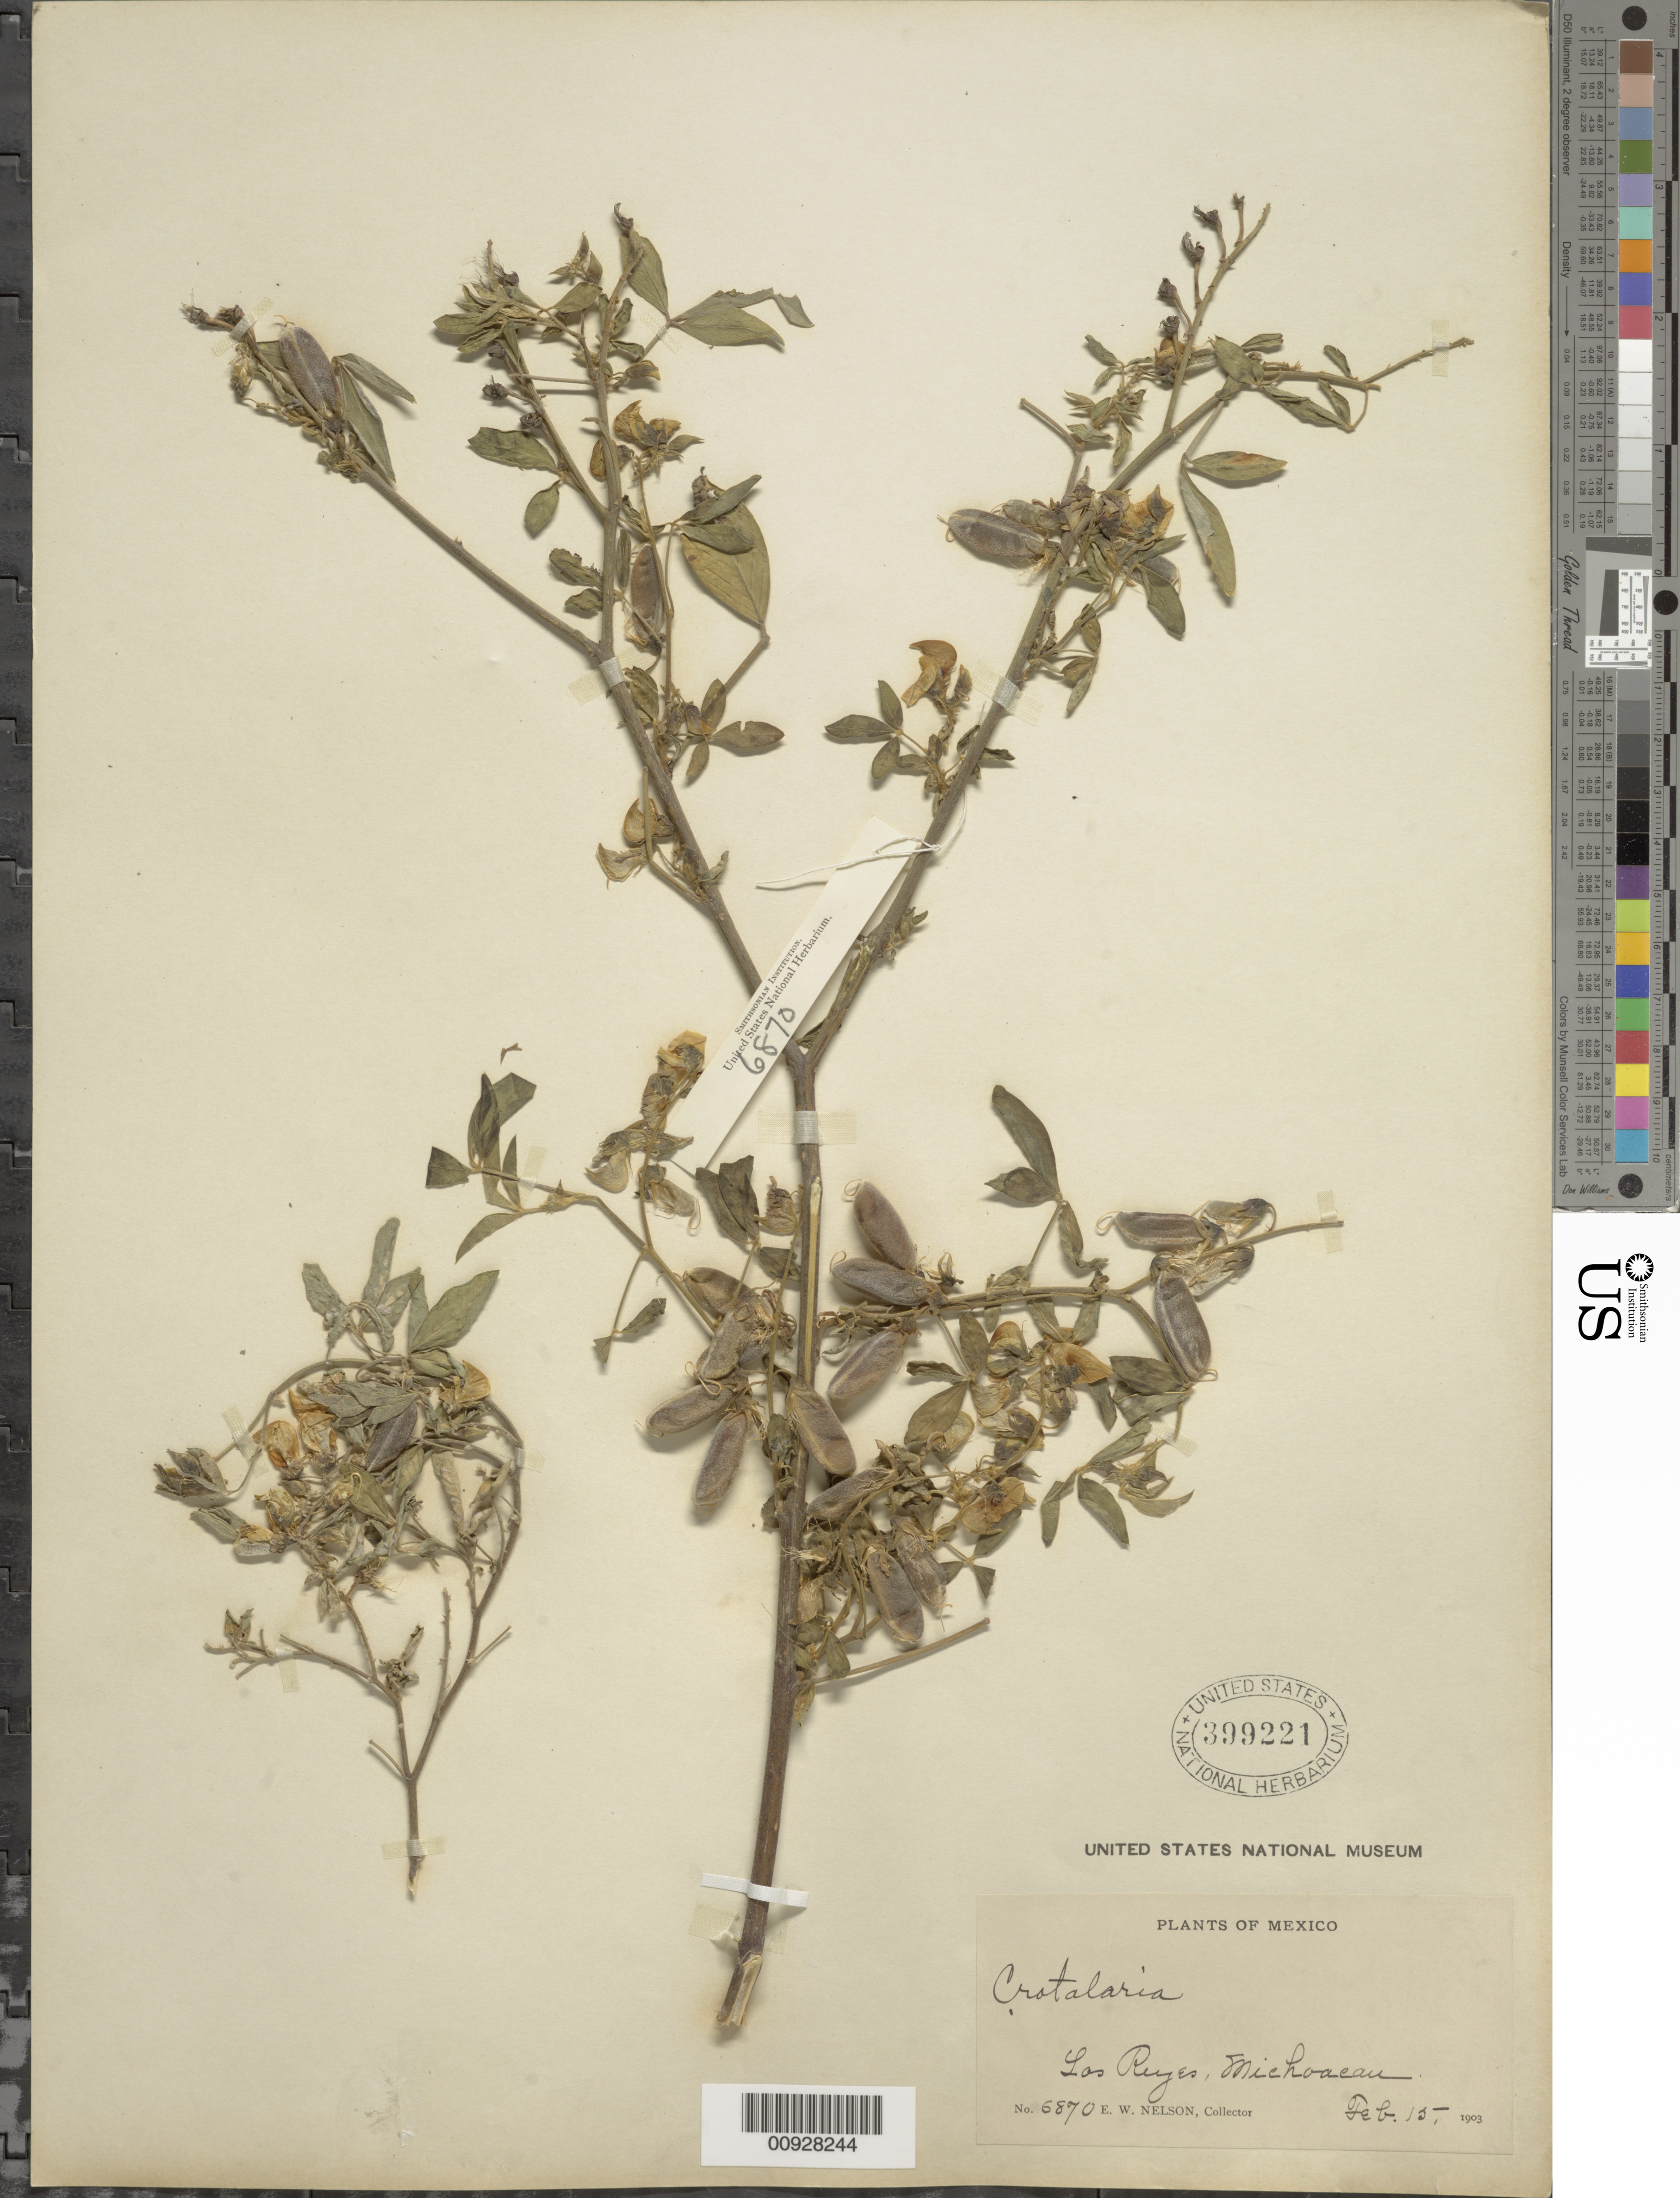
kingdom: Plantae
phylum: Tracheophyta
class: Magnoliopsida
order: Fabales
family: Fabaceae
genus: Crotalaria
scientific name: Crotalaria sp.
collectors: E. W. Nelson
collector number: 6870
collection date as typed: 15 Feb 1903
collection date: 1903-02-15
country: Mexico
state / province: Michoacán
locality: Los Reyes, Michoacán.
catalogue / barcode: US 399221